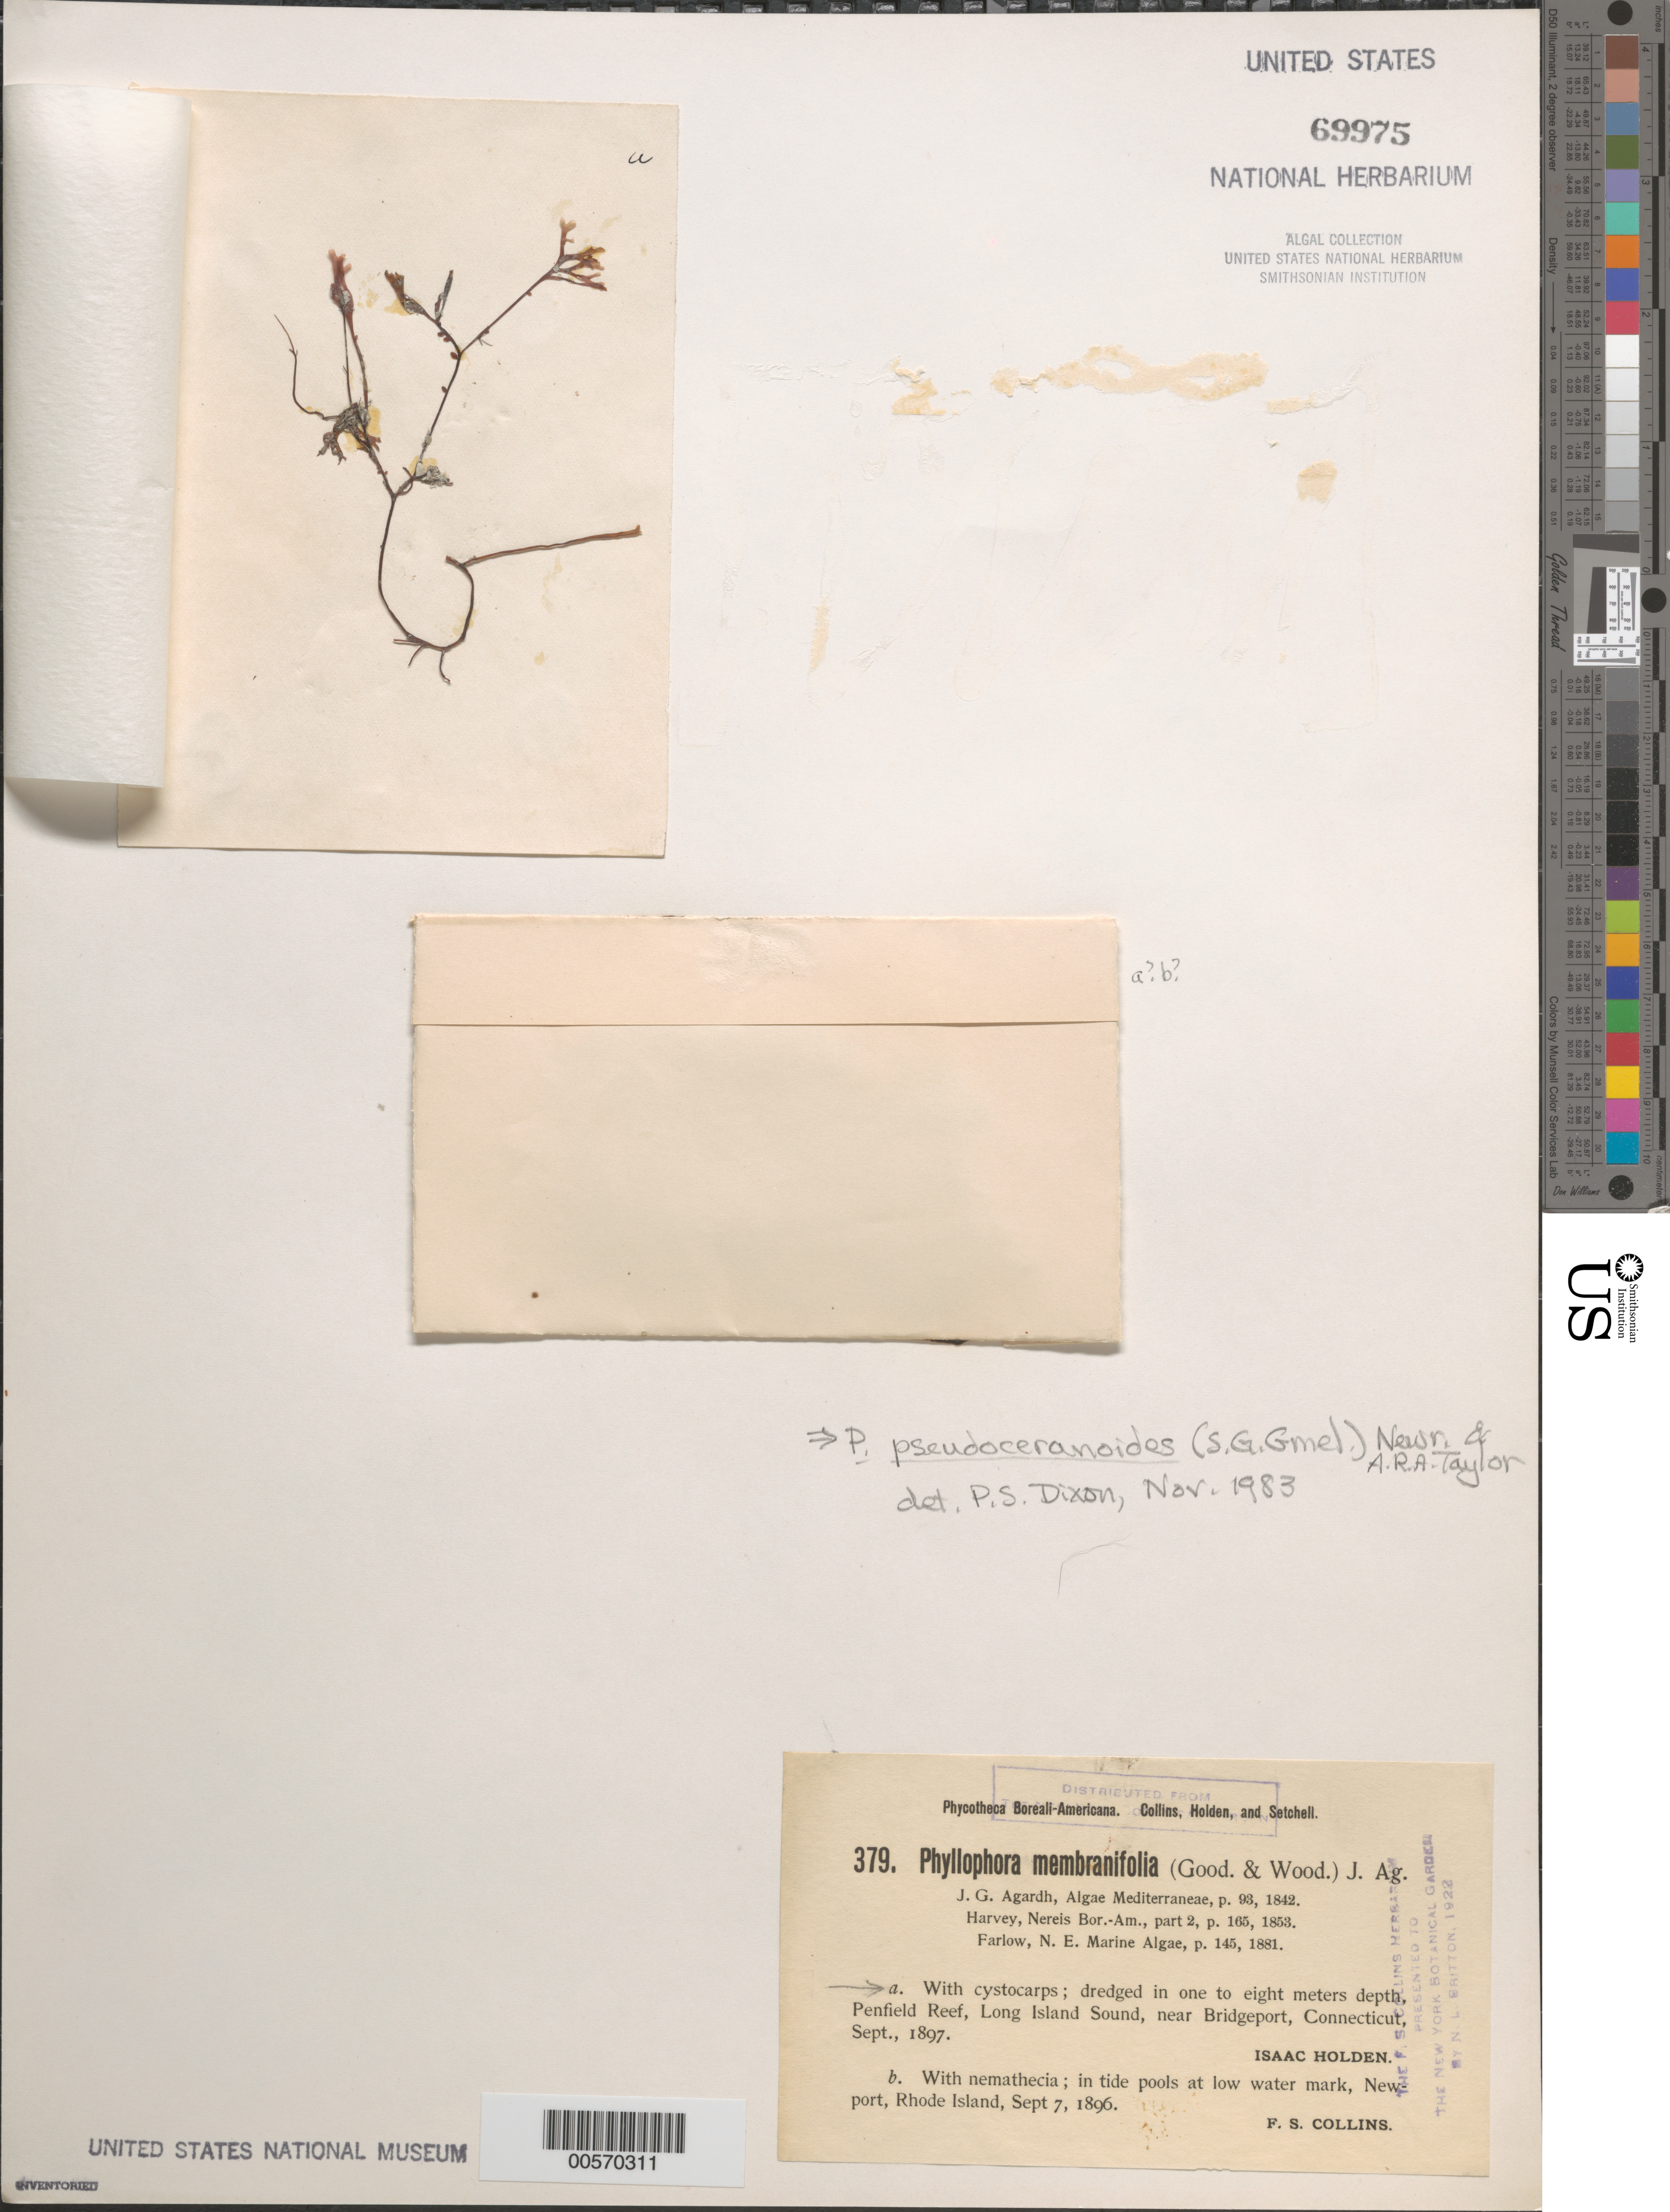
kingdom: Plantae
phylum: Rhodophyta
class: Florideophyceae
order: Gigartinales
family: Phyllophoraceae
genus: Phyllophora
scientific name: Phyllophora pseudoceranoides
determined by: Dixon, P. S.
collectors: I. Holden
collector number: PB-A 379a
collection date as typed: Sep 1896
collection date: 1896-09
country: United States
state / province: Connecticut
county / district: Fairfield County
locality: Penfield Reef, Long Island Sound, near Bridgeport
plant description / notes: Collins, Holden & Setchell, Phycotheca Boreali-Americana, as Phyllophora membranifolia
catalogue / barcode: US 69975